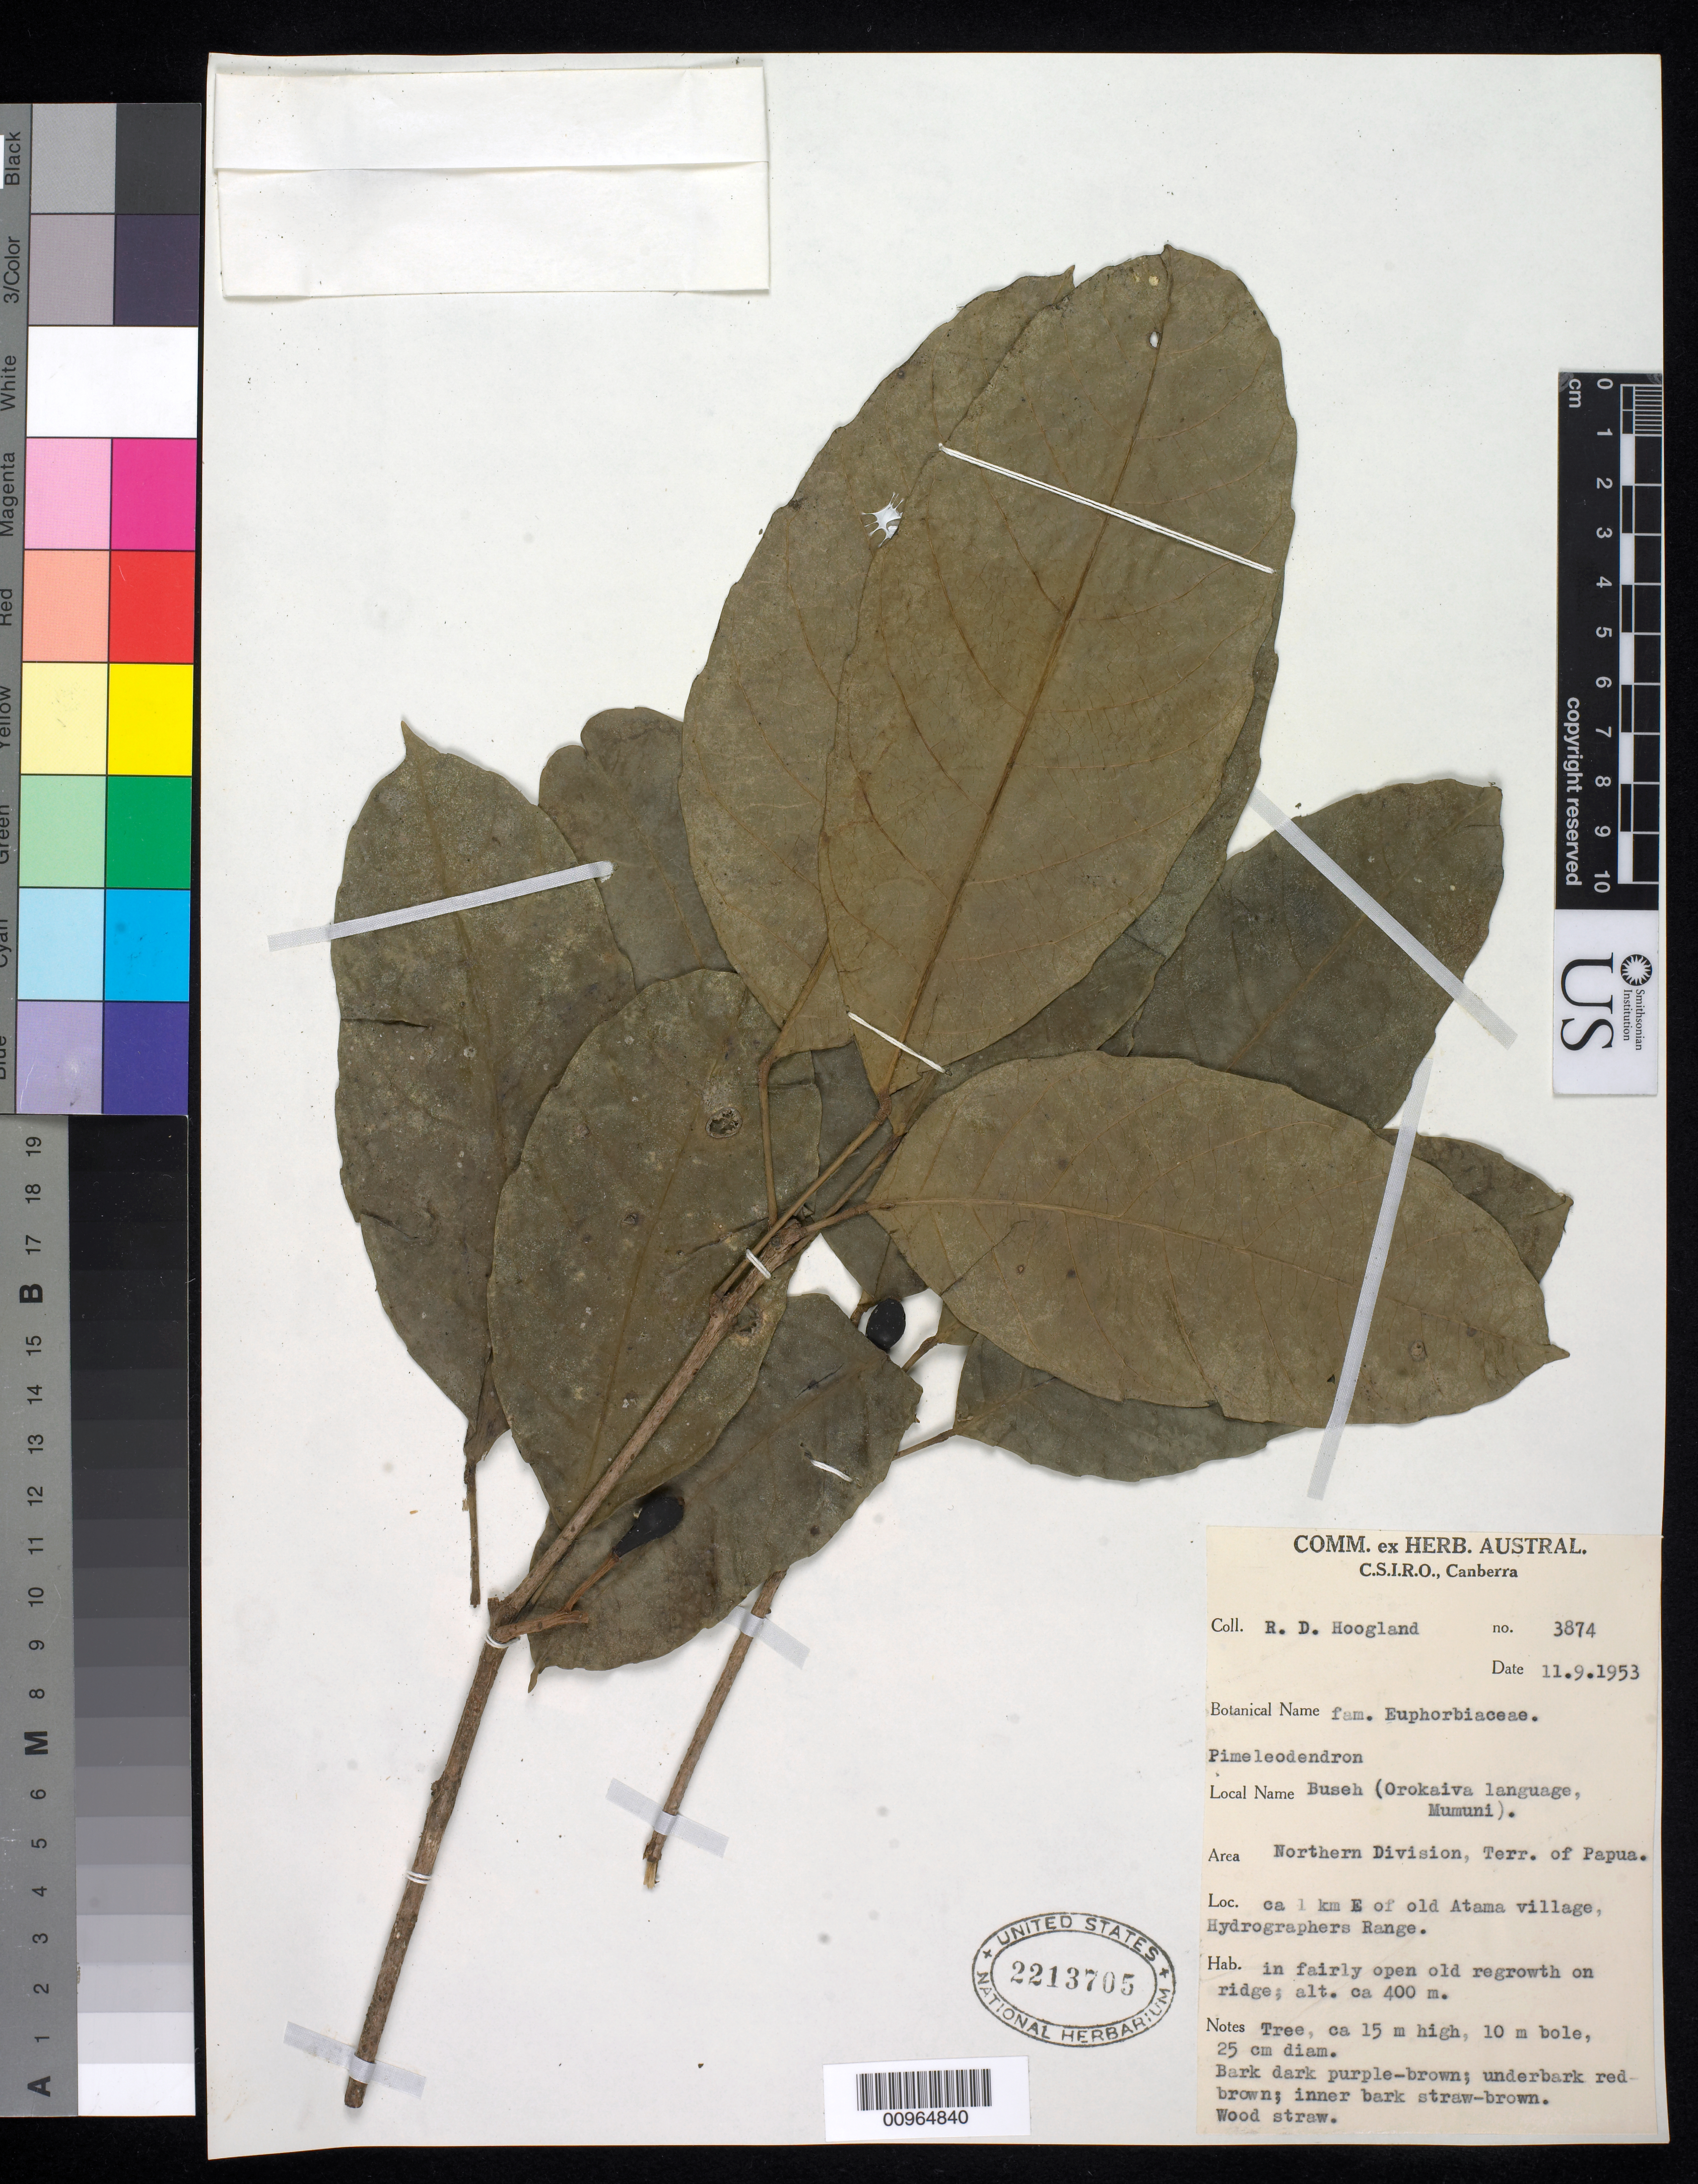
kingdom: Plantae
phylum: Tracheophyta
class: Magnoliopsida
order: Malpighiales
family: Euphorbiaceae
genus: Pimelodendron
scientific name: Pimelodendron sp.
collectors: R. D. Hoogland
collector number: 3874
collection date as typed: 11 Sep 1953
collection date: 1953-09-11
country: Papua New Guinea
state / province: Northern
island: New Guinea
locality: Northern Division, Terr. of Papua. ca 1 km E of old Atama village, Hydrographers Range. In fairly open old regrowth on ridge.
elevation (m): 400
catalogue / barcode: US 2213705